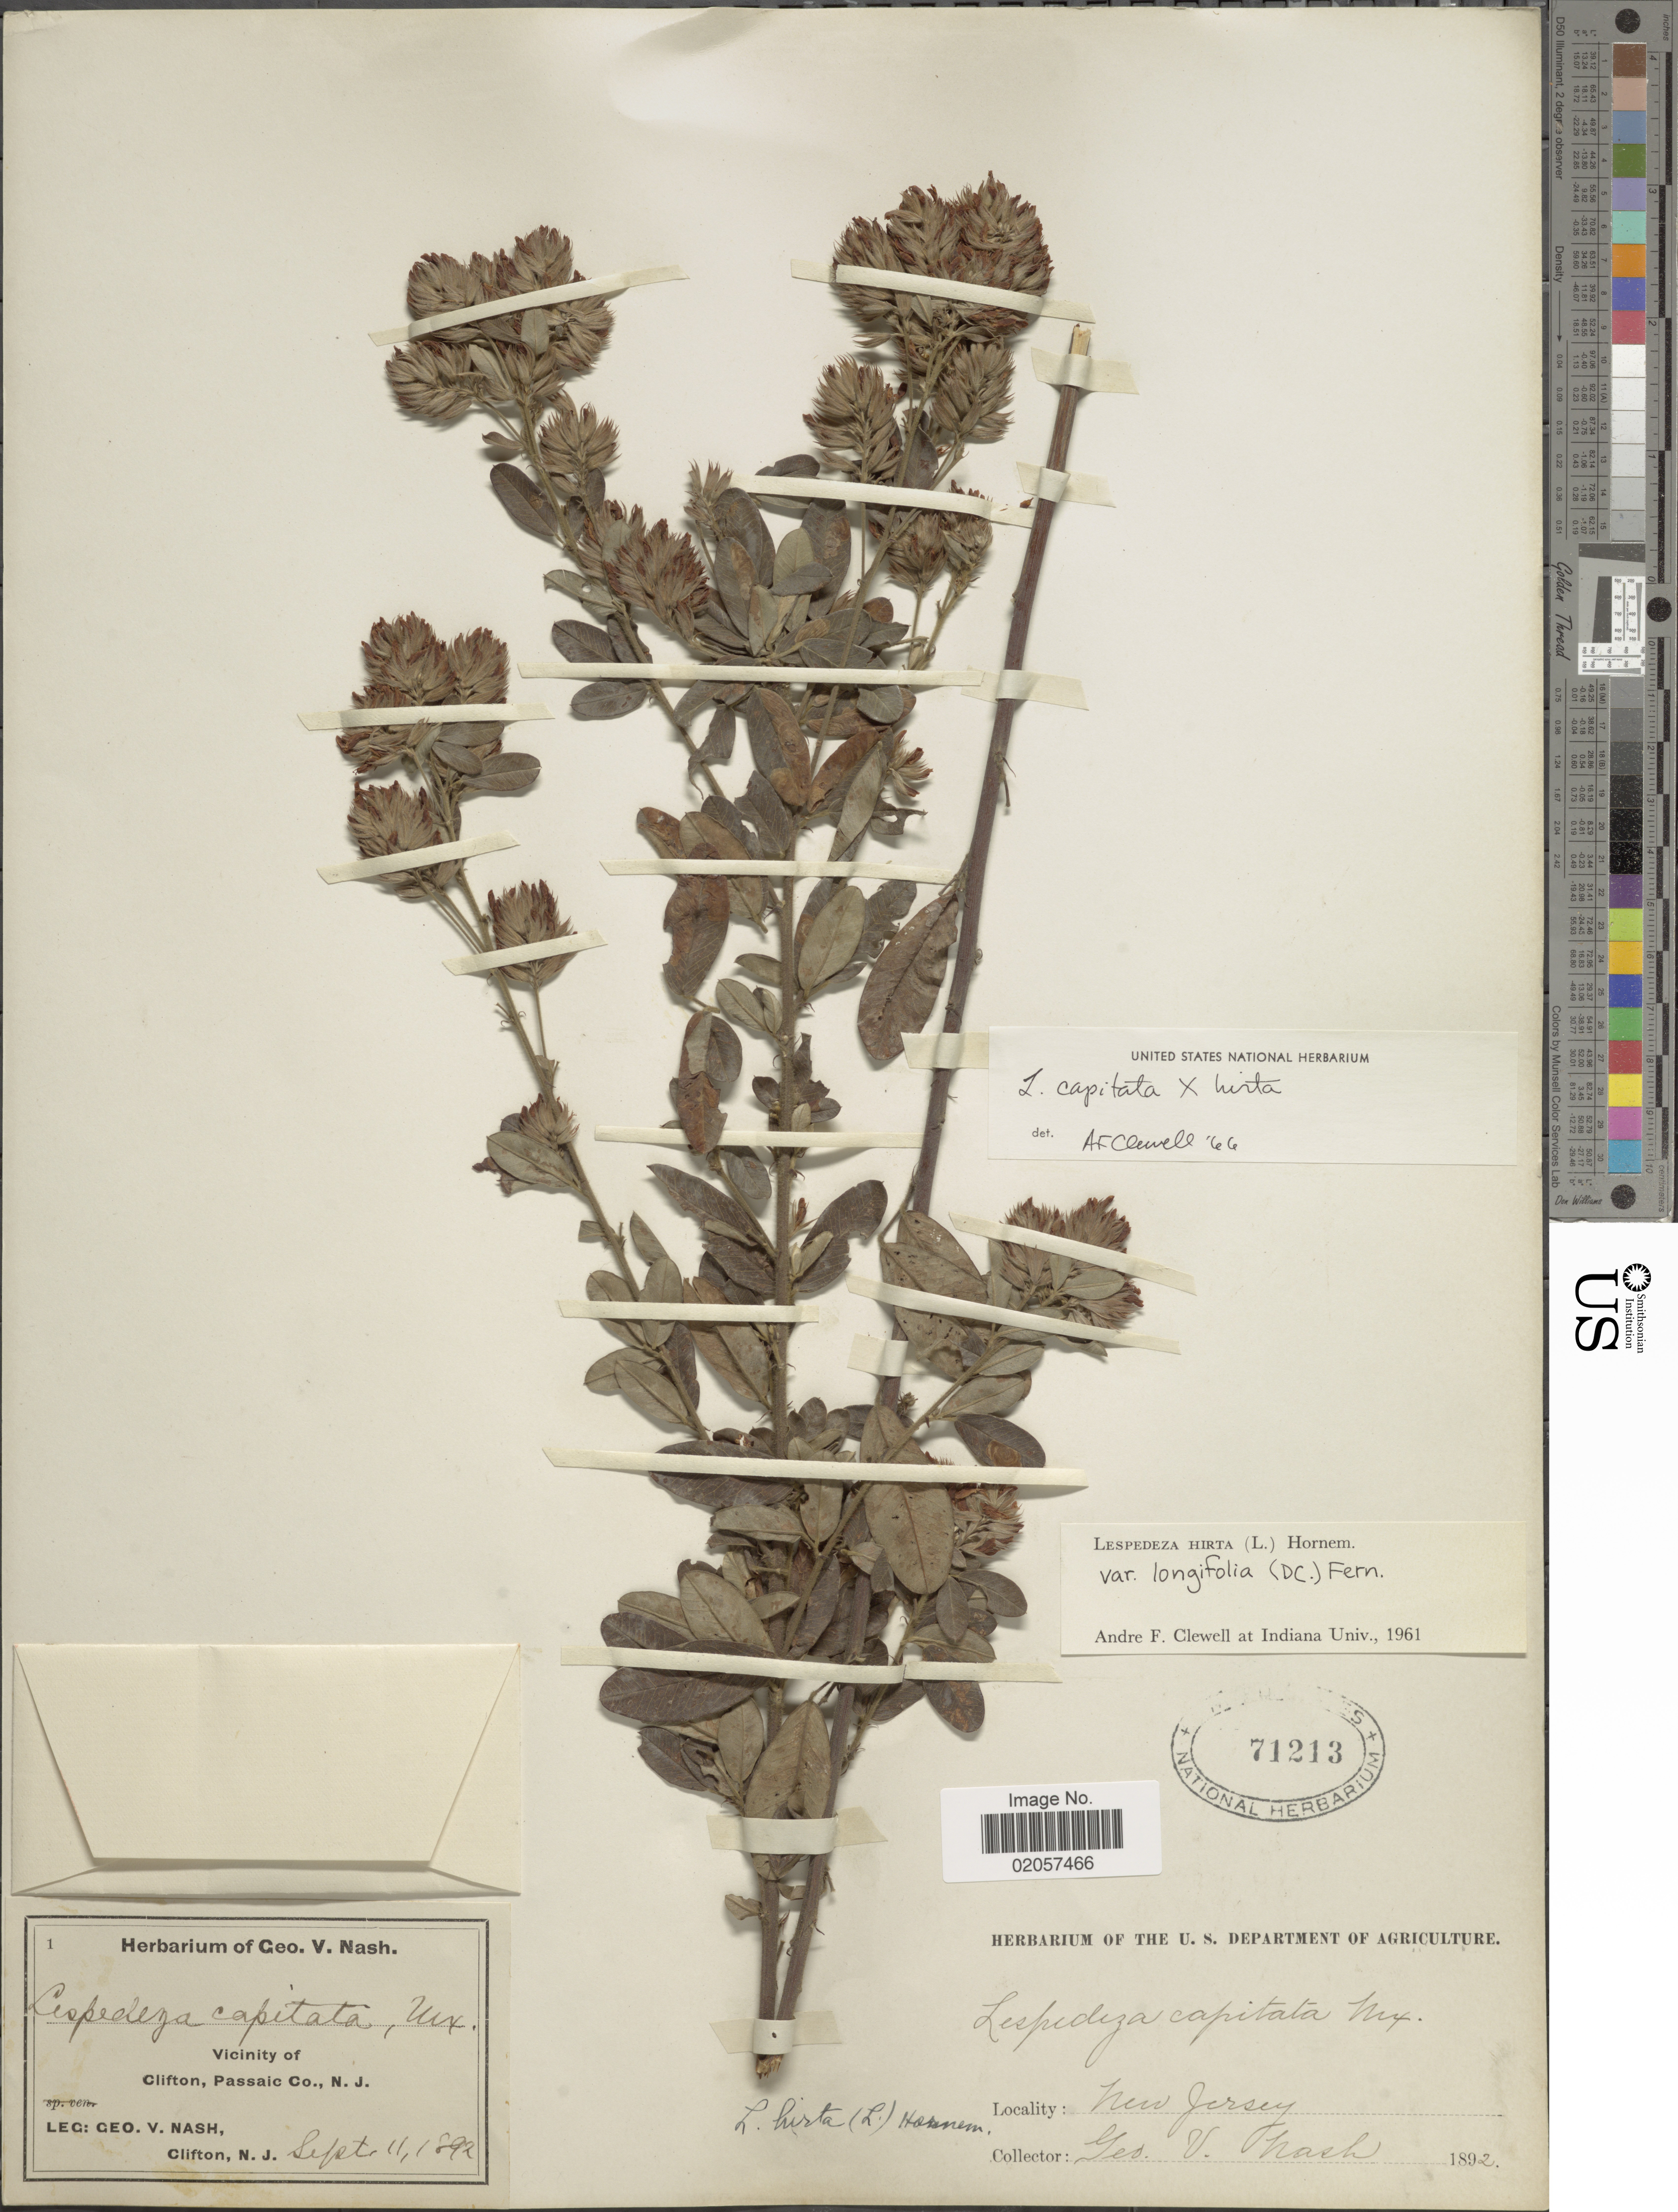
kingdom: Plantae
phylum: Tracheophyta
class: Magnoliopsida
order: Fabales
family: Fabaceae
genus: Lespedeza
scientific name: Lespedeza capitata x L. hirta (L.) Hornem.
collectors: G. V. Nash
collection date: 1892-09-11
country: United States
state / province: New Jersey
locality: New Jersey, Vicinity of Clifton, Passaic Co., N.J.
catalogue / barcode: US 71213